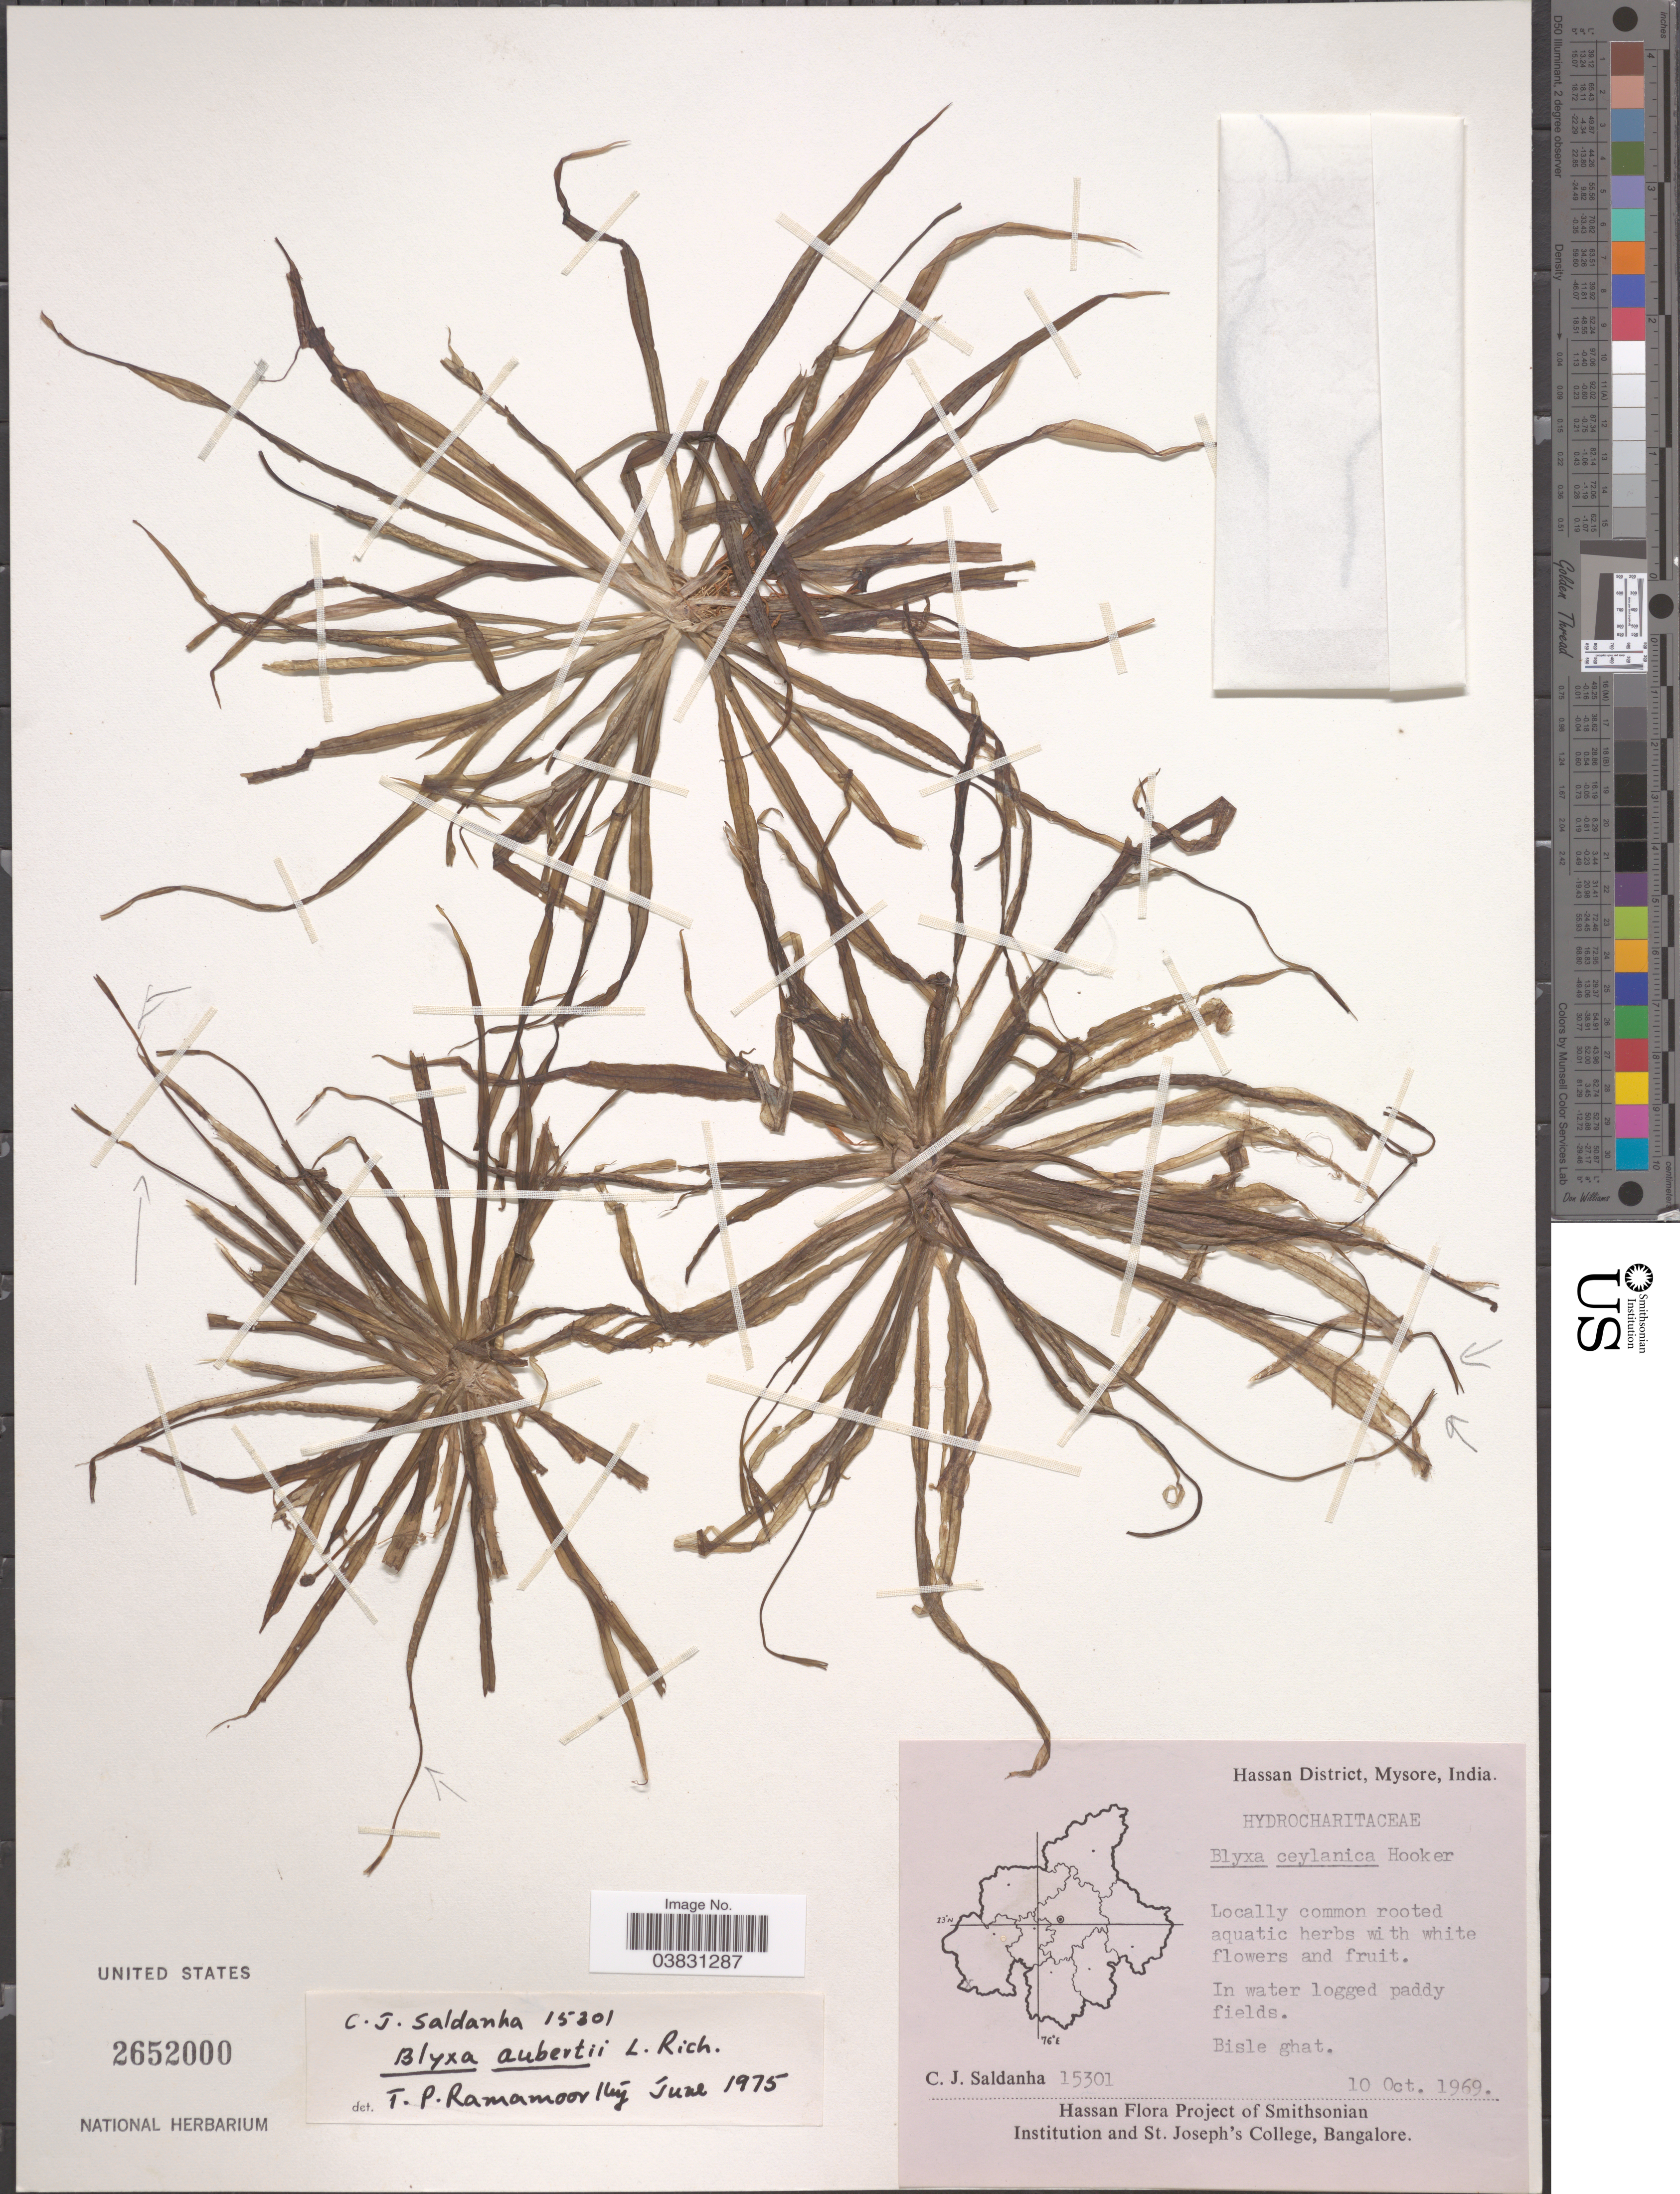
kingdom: Plantae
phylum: Tracheophyta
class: Liliopsida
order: Alismatales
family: Hydrocharitaceae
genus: Blyxa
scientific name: Blyxa aubertii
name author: Rich.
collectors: C. J. Saldanha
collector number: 15301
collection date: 1969-10-10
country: India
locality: Hassan District, Mysore. Bisle ghat.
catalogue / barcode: US 2652000